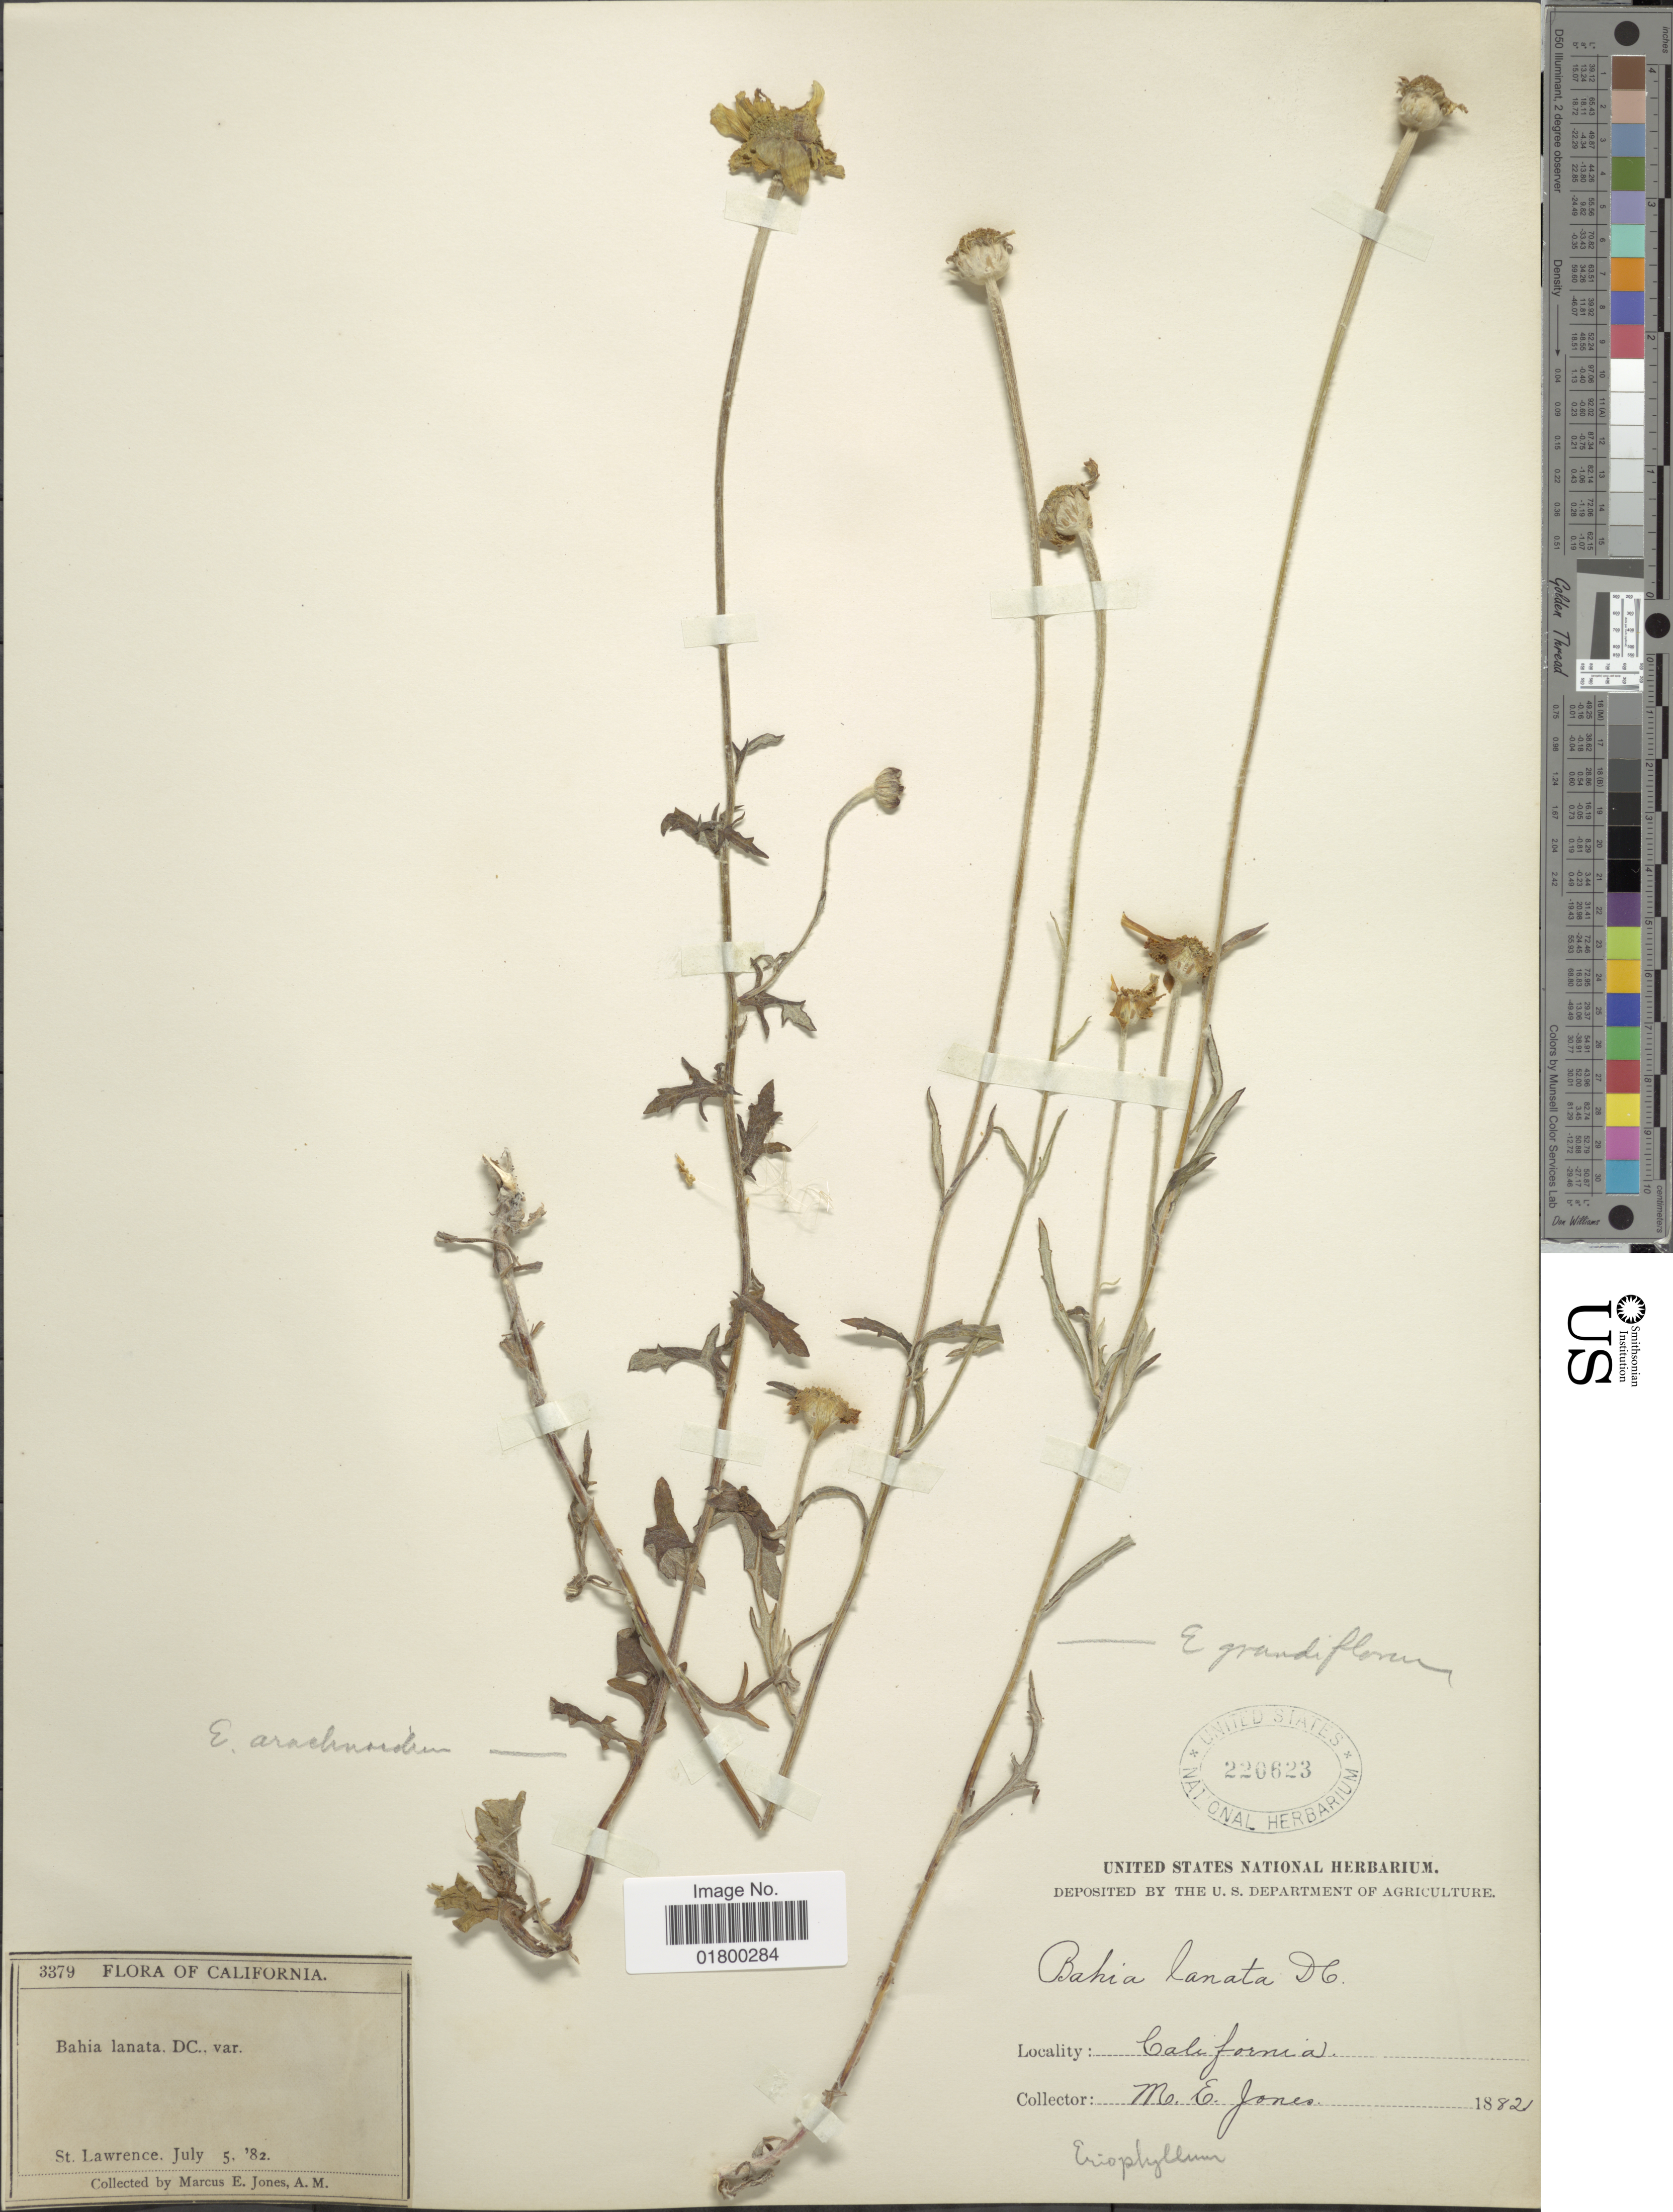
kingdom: Plantae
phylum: Tracheophyta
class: Magnoliopsida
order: Asterales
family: Asteraceae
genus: Eriophyllum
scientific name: Eriophyllum lanatum var. arachnoideum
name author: (Fisch. & Avé-Lall.) Jeps.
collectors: M. E. Jones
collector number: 3379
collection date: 1882-07-05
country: United States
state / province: California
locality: St. Lawrence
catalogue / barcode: US 220623